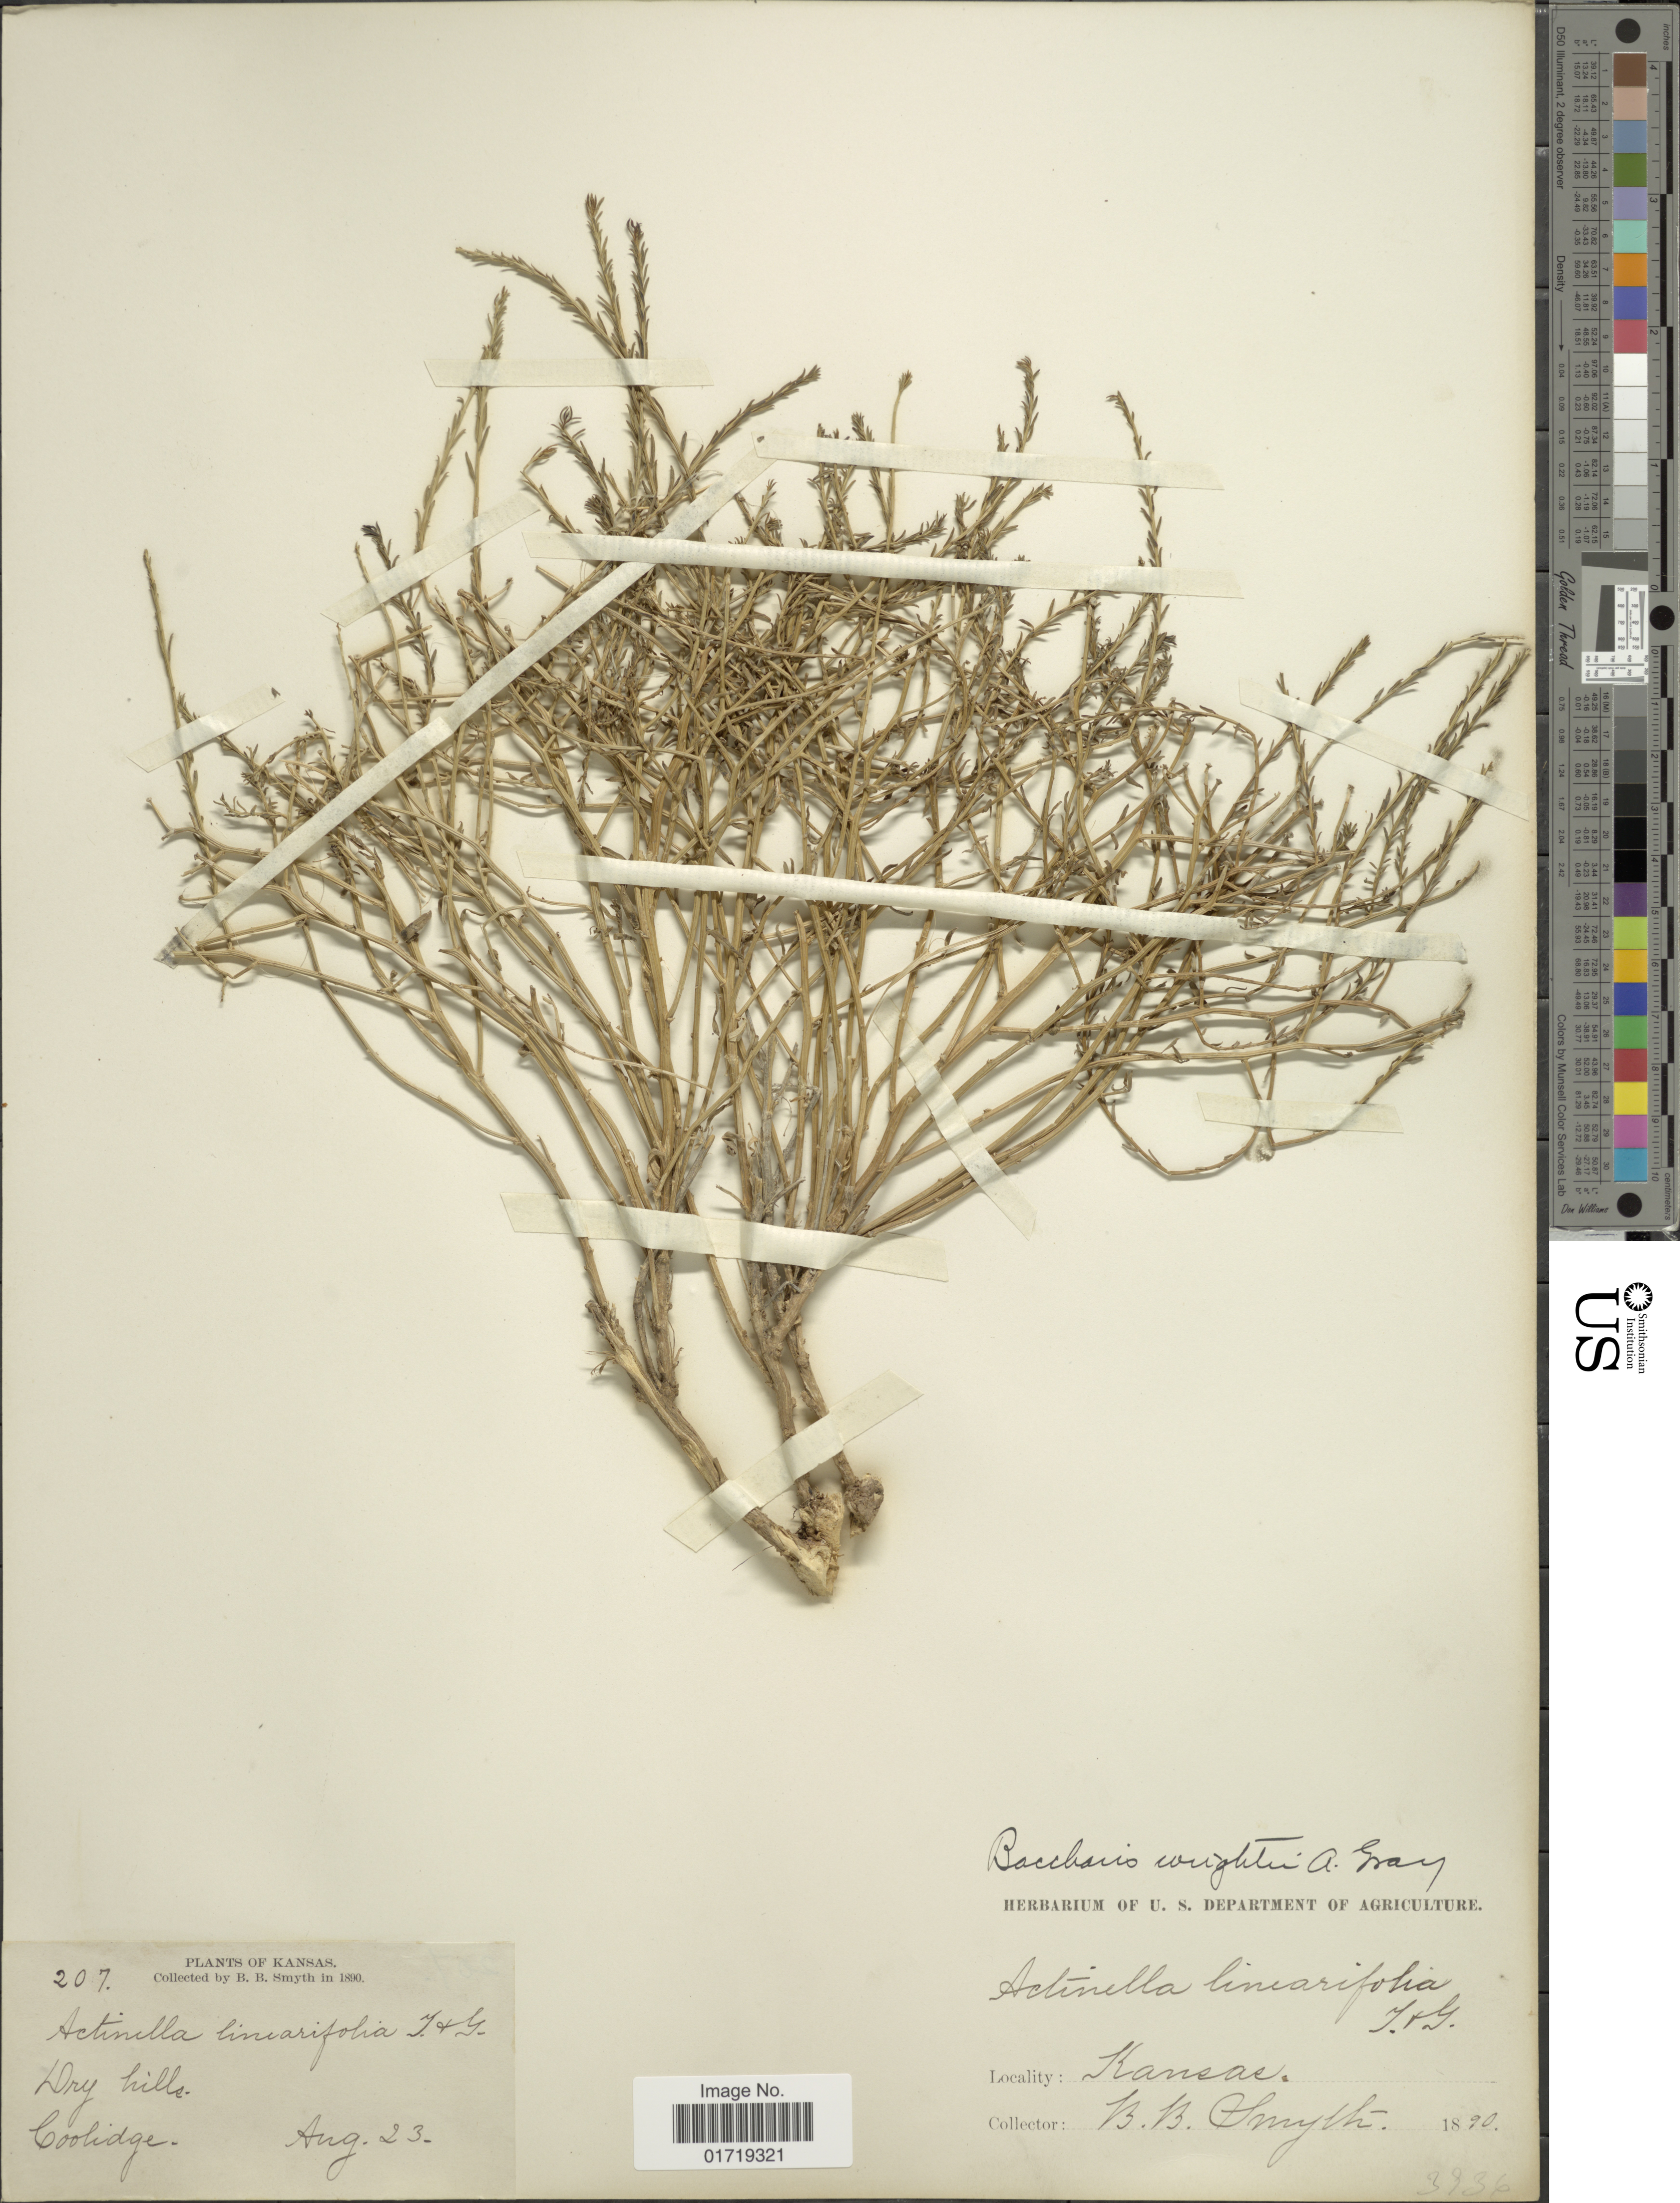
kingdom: Plantae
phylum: Tracheophyta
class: Magnoliopsida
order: Asterales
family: Asteraceae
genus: Baccharis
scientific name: Baccharis wrightii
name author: A. Gray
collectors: B. Smyth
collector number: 207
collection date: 1890-08-23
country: United States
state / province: Kansas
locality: Dry hills, Coolidge